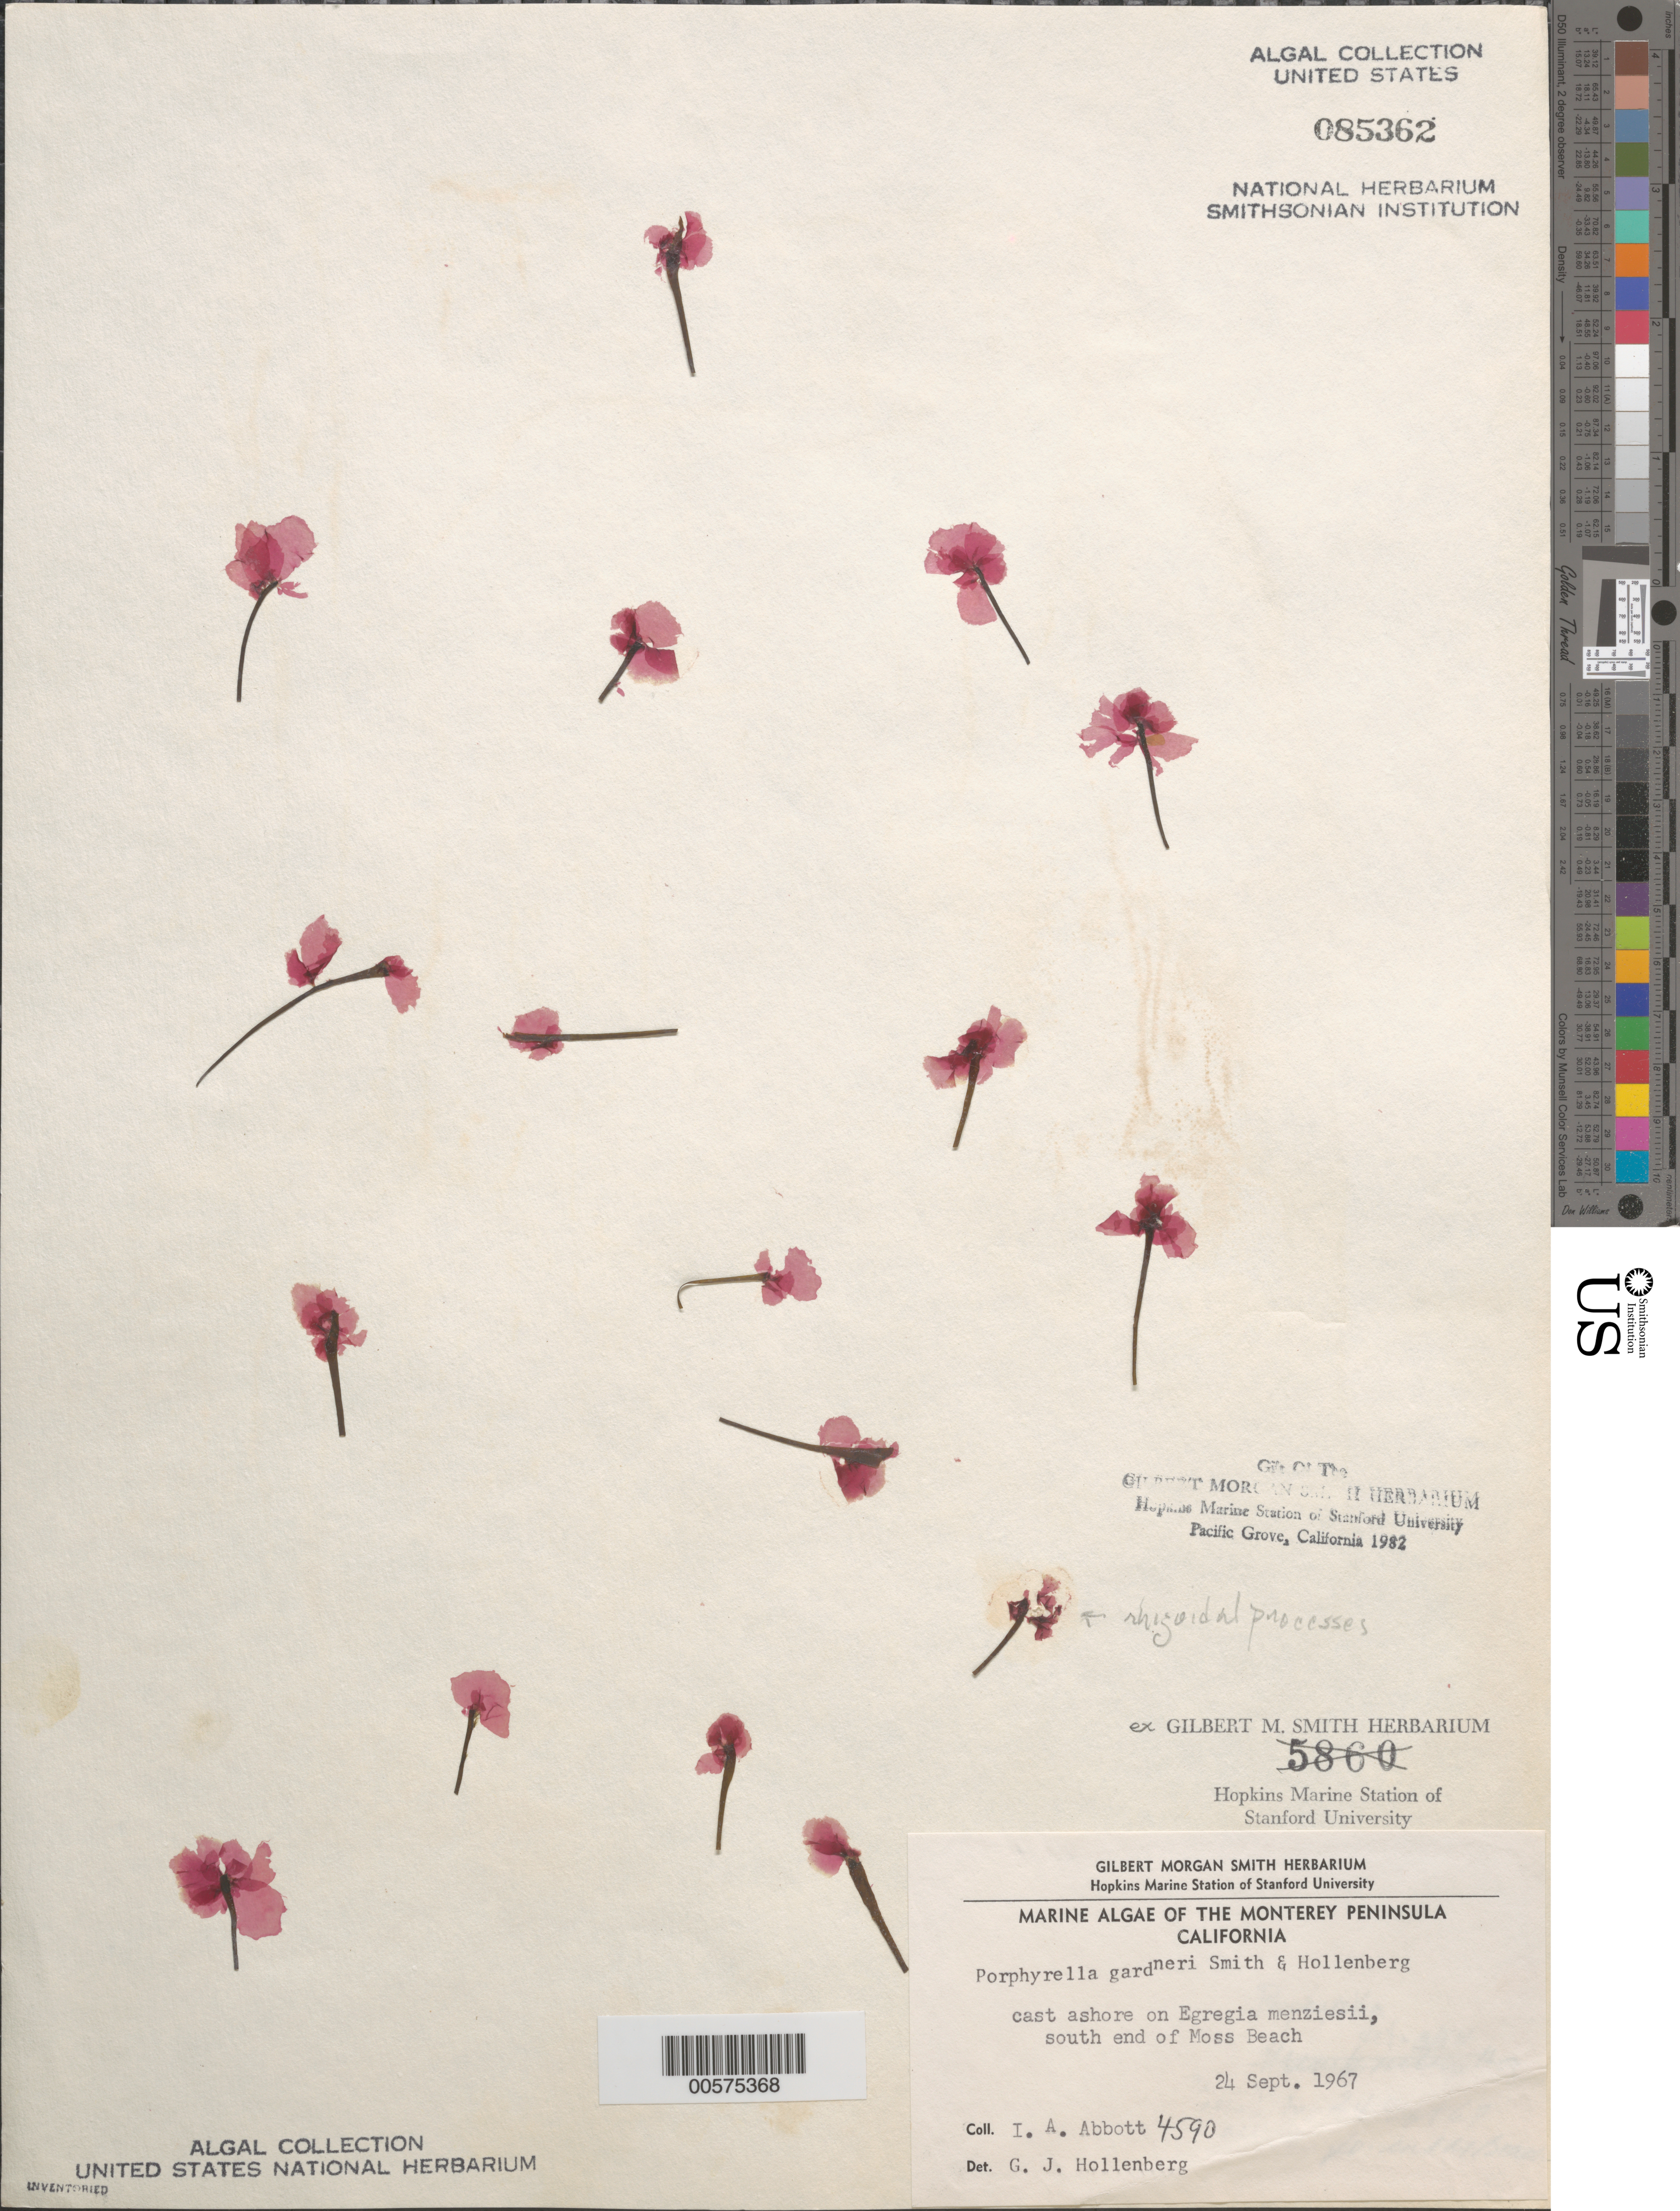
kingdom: Plantae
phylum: Rhodophyta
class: Bangiophyceae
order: Bangiales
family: Bangiaceae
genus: Pyropia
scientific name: Pyropia gardneri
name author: (G.M. Sm. & Hollenb.) S.C. Lindstrom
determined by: Algae name updating Project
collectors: I. A. Abbott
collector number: IAA 4590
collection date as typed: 24 Sep 1967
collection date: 1967-09-24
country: United States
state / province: California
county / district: Monterey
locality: Moss Beach, south end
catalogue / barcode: US 85362